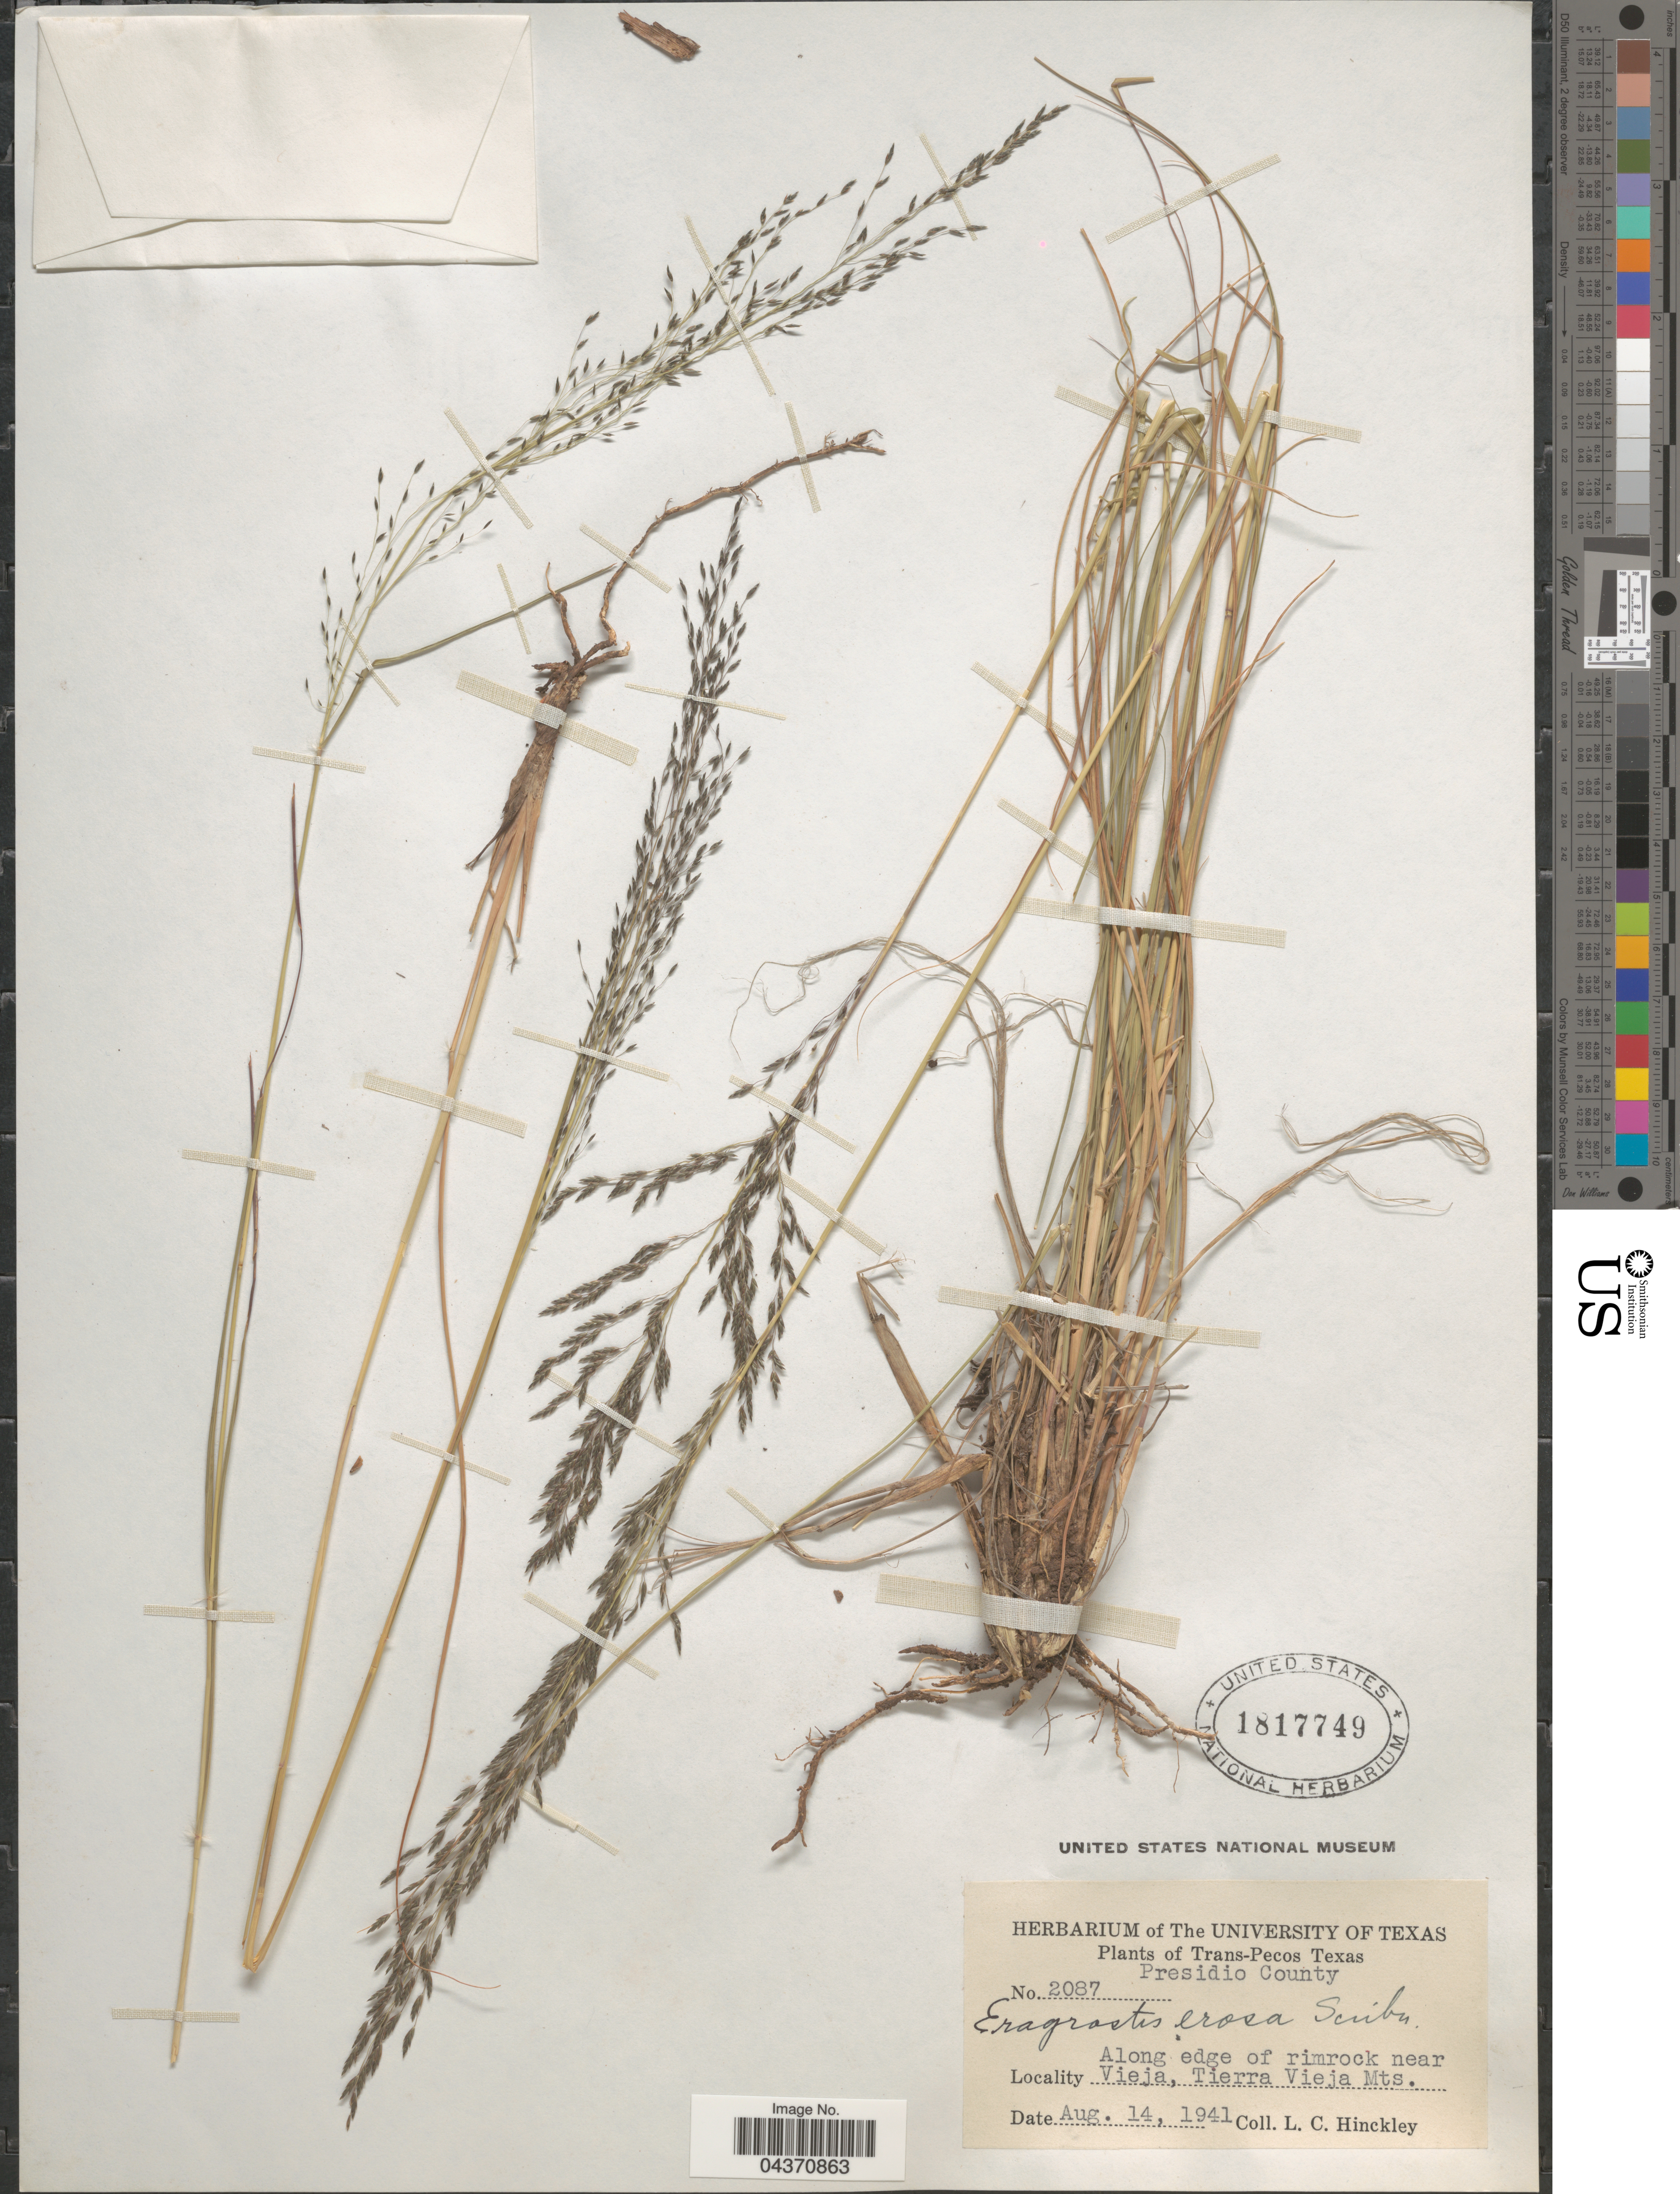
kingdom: Plantae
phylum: Tracheophyta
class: Liliopsida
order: Poales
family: Poaceae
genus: Eragrostis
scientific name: Eragrostis refracta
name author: (Muhl.) Scribn.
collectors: L. Hinckley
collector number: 2087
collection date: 1941-08-14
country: United States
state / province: Texas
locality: Trans-Pecos Texas. Presidio County. Along edge of rimrock near Vieja, Tierra Vieja Mts.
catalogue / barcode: US 1817749